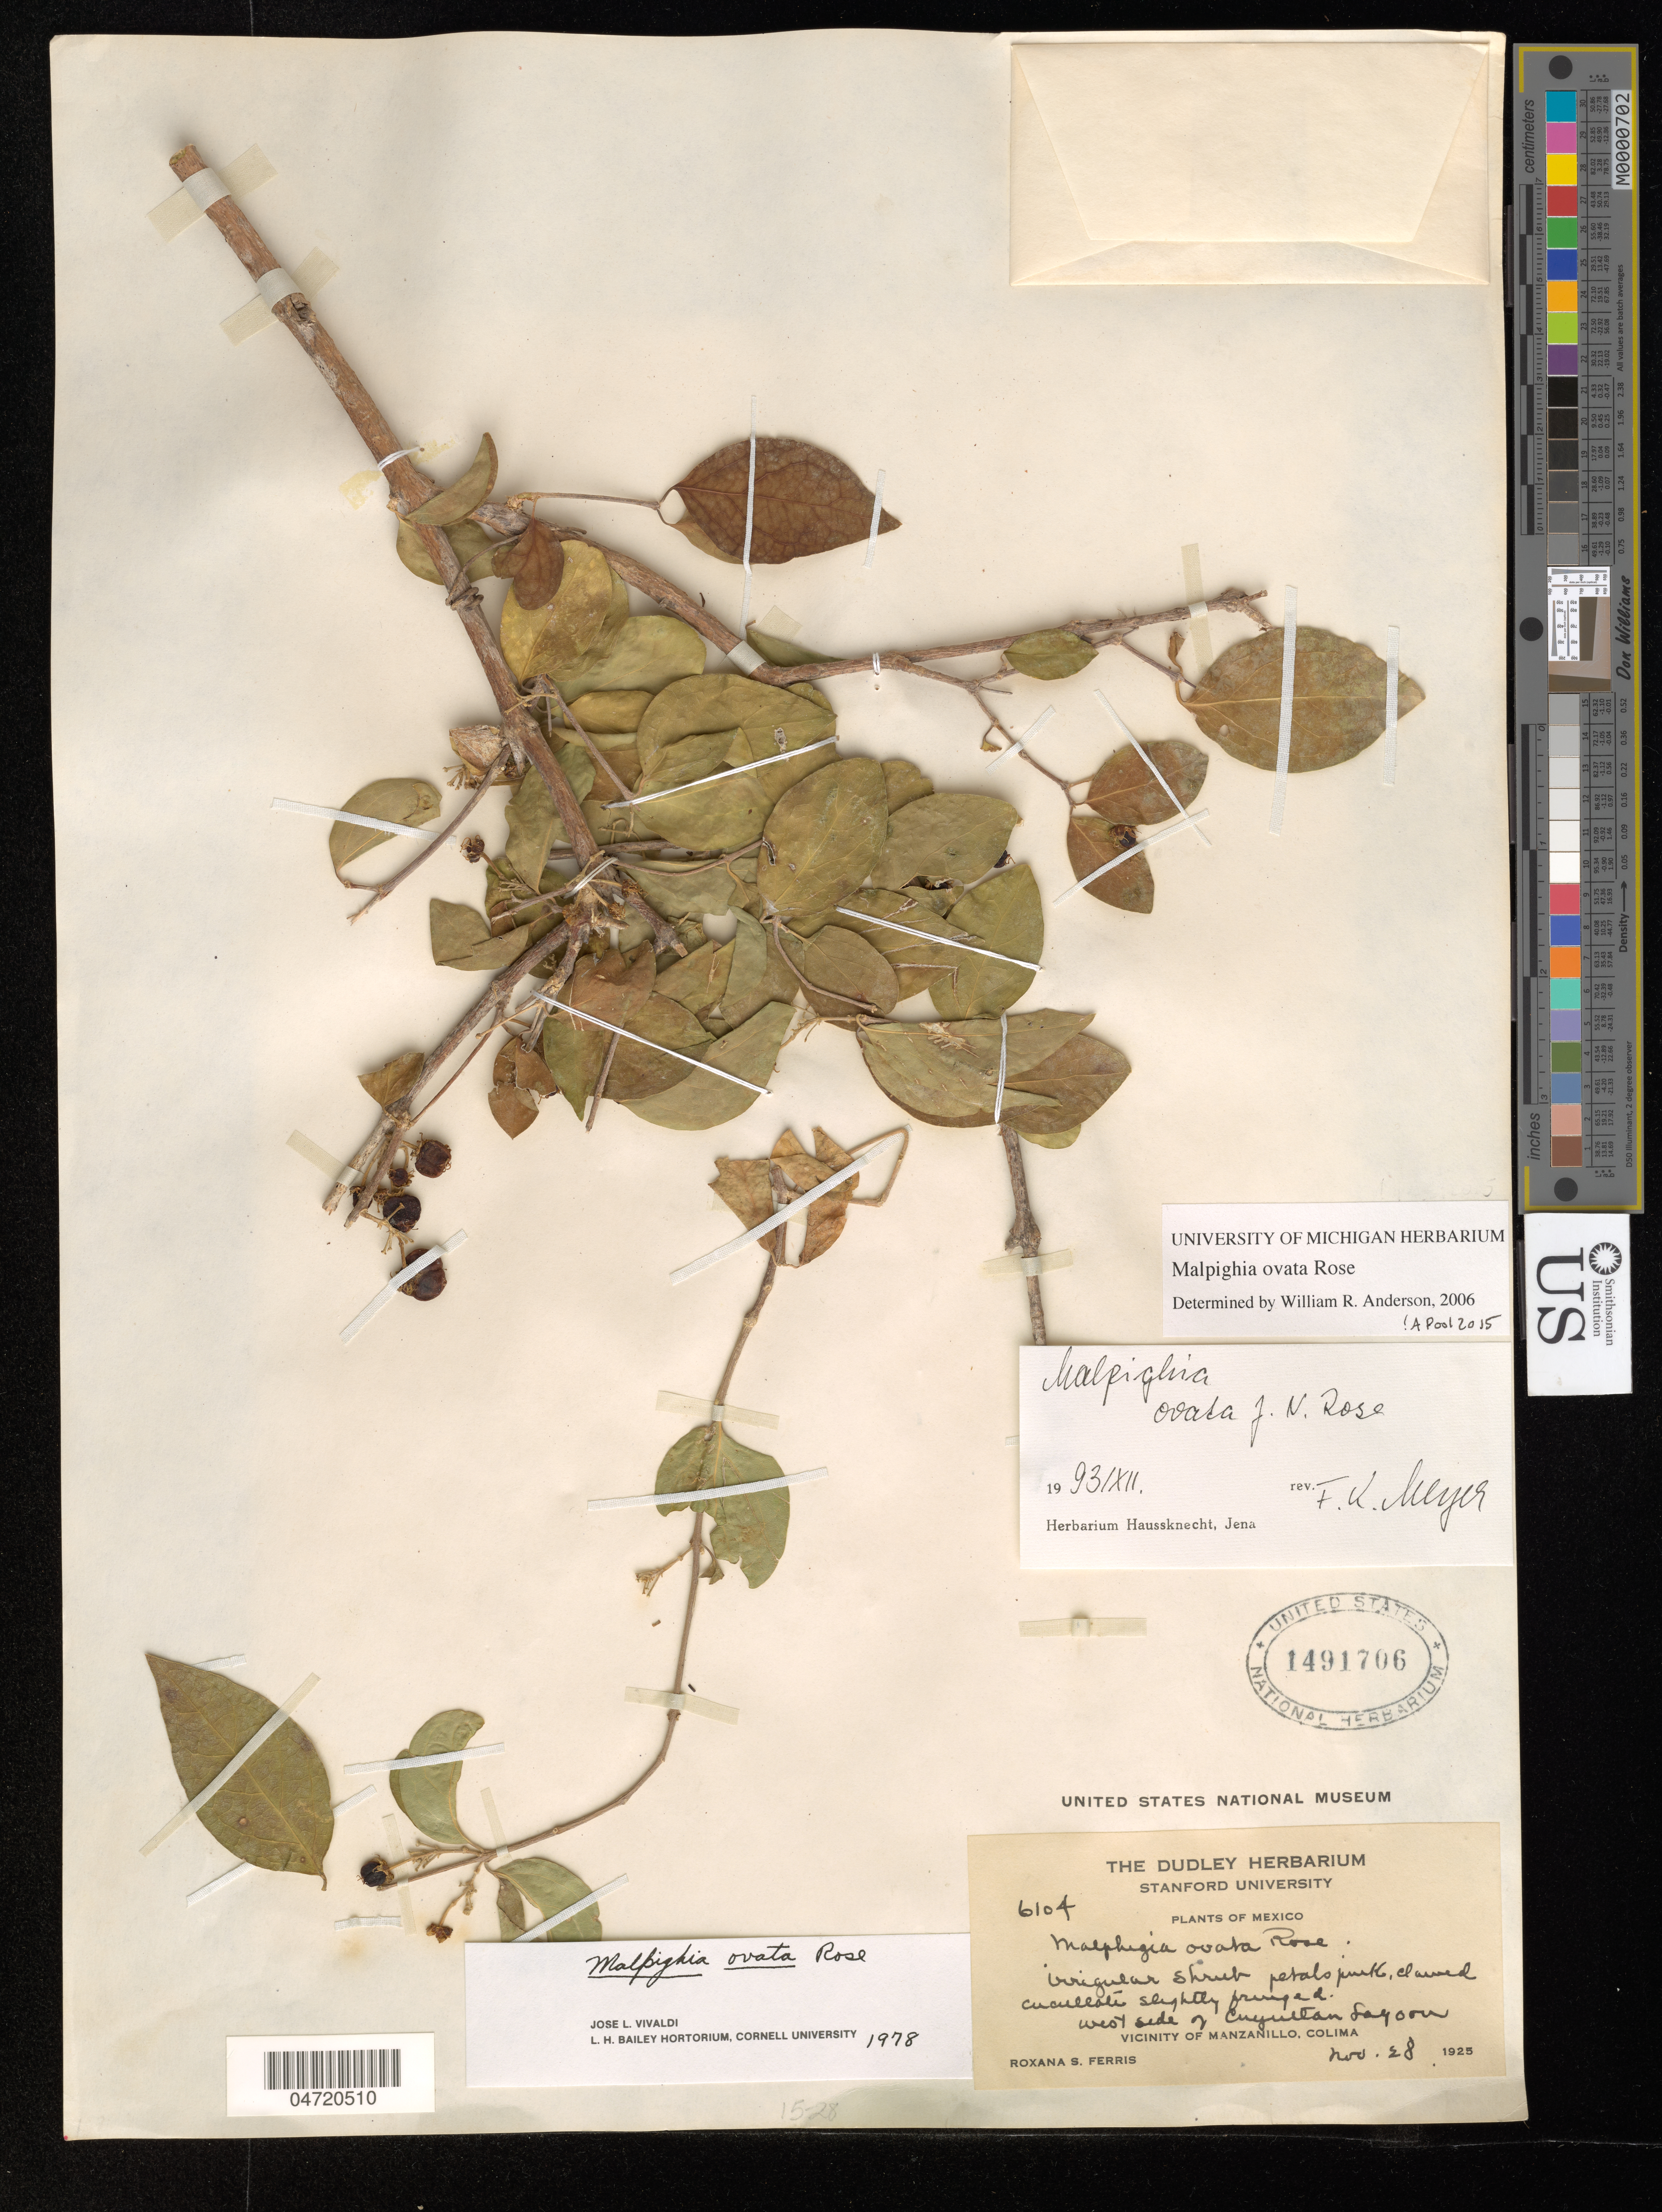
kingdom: Plantae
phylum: Tracheophyta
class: Magnoliopsida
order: Malpighiales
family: Malpighiaceae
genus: Malpighia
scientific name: Malpighia ovata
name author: Rose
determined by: Pool, A., (MO), Missouri Botanical Garden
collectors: R. S. Ferris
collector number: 6104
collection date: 1925-11-28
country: Mexico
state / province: Colima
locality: west side of Cuyublan Lagoon, vicinity of Manzanillo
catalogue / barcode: US 1491706